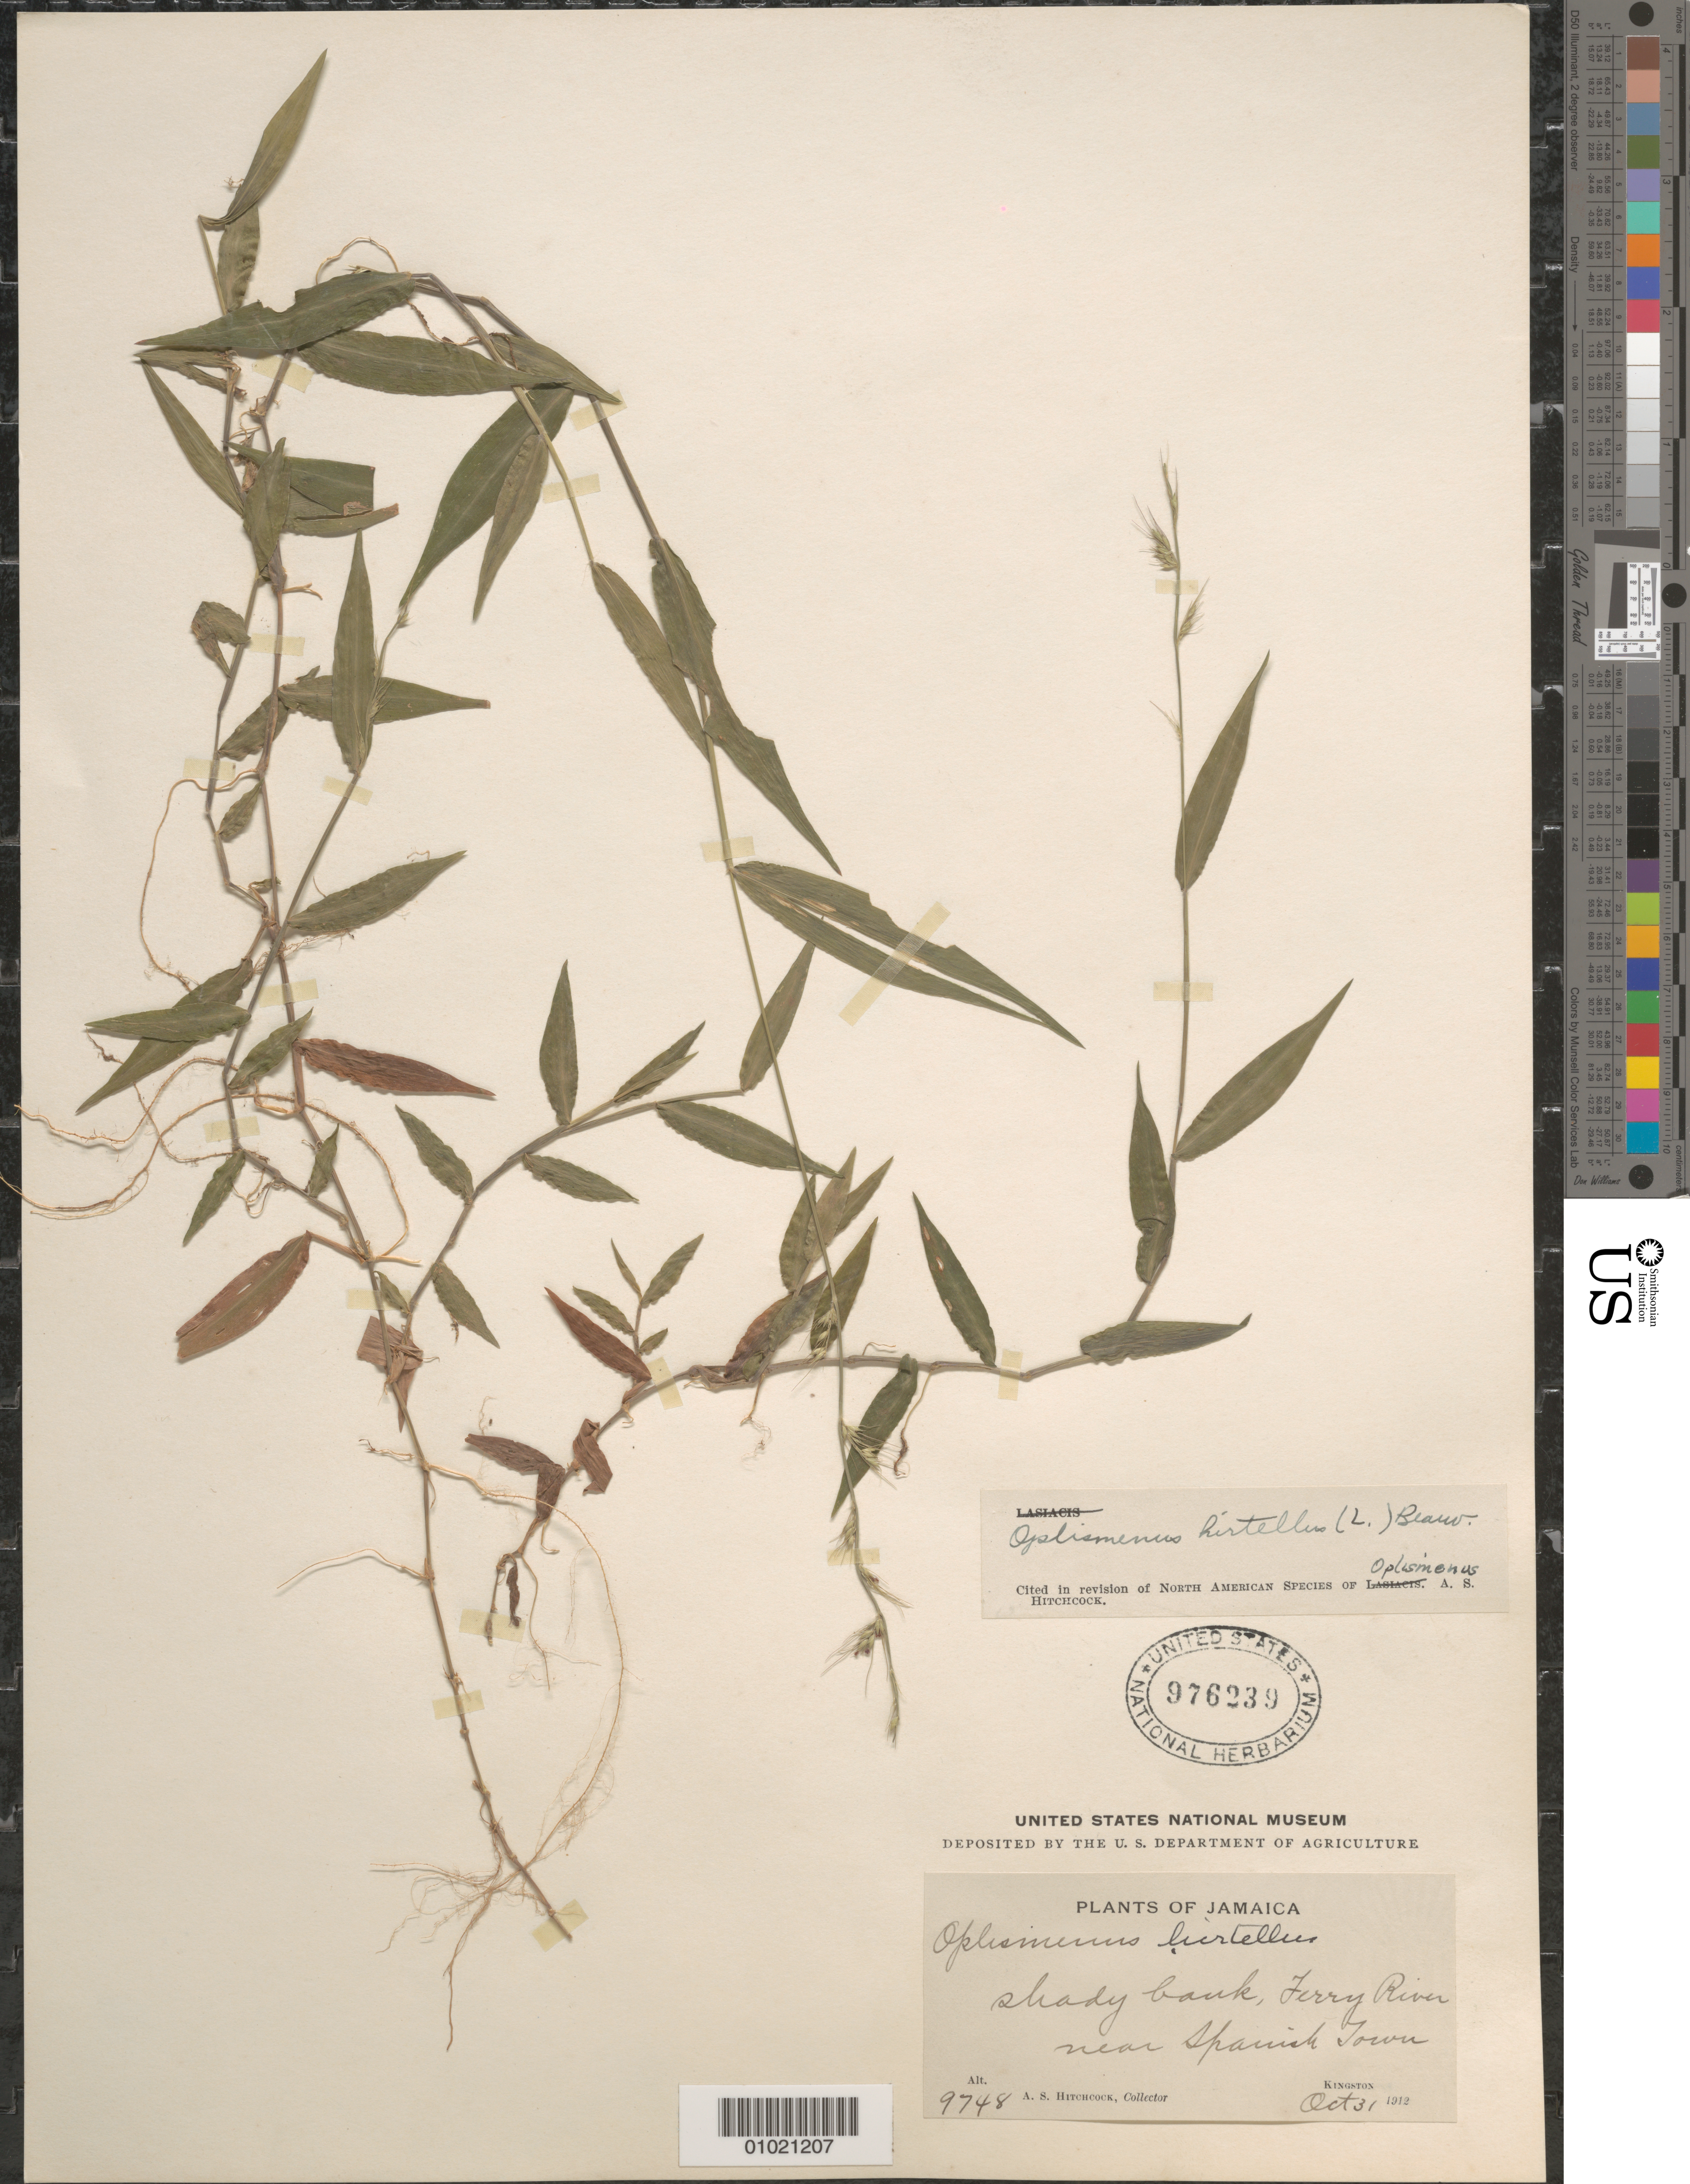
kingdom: Plantae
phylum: Tracheophyta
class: Liliopsida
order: Poales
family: Poaceae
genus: Oplismenus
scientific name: Oplismenus hirtellus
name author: (L.) P. Beauv.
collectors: A. S. Hitchcock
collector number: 9748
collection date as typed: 31 Oct 1912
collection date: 1912-10-31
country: Jamaica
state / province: Kingston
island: Jamaica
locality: Shady bank, Ferry River, near Spanish Town.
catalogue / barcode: US 976239